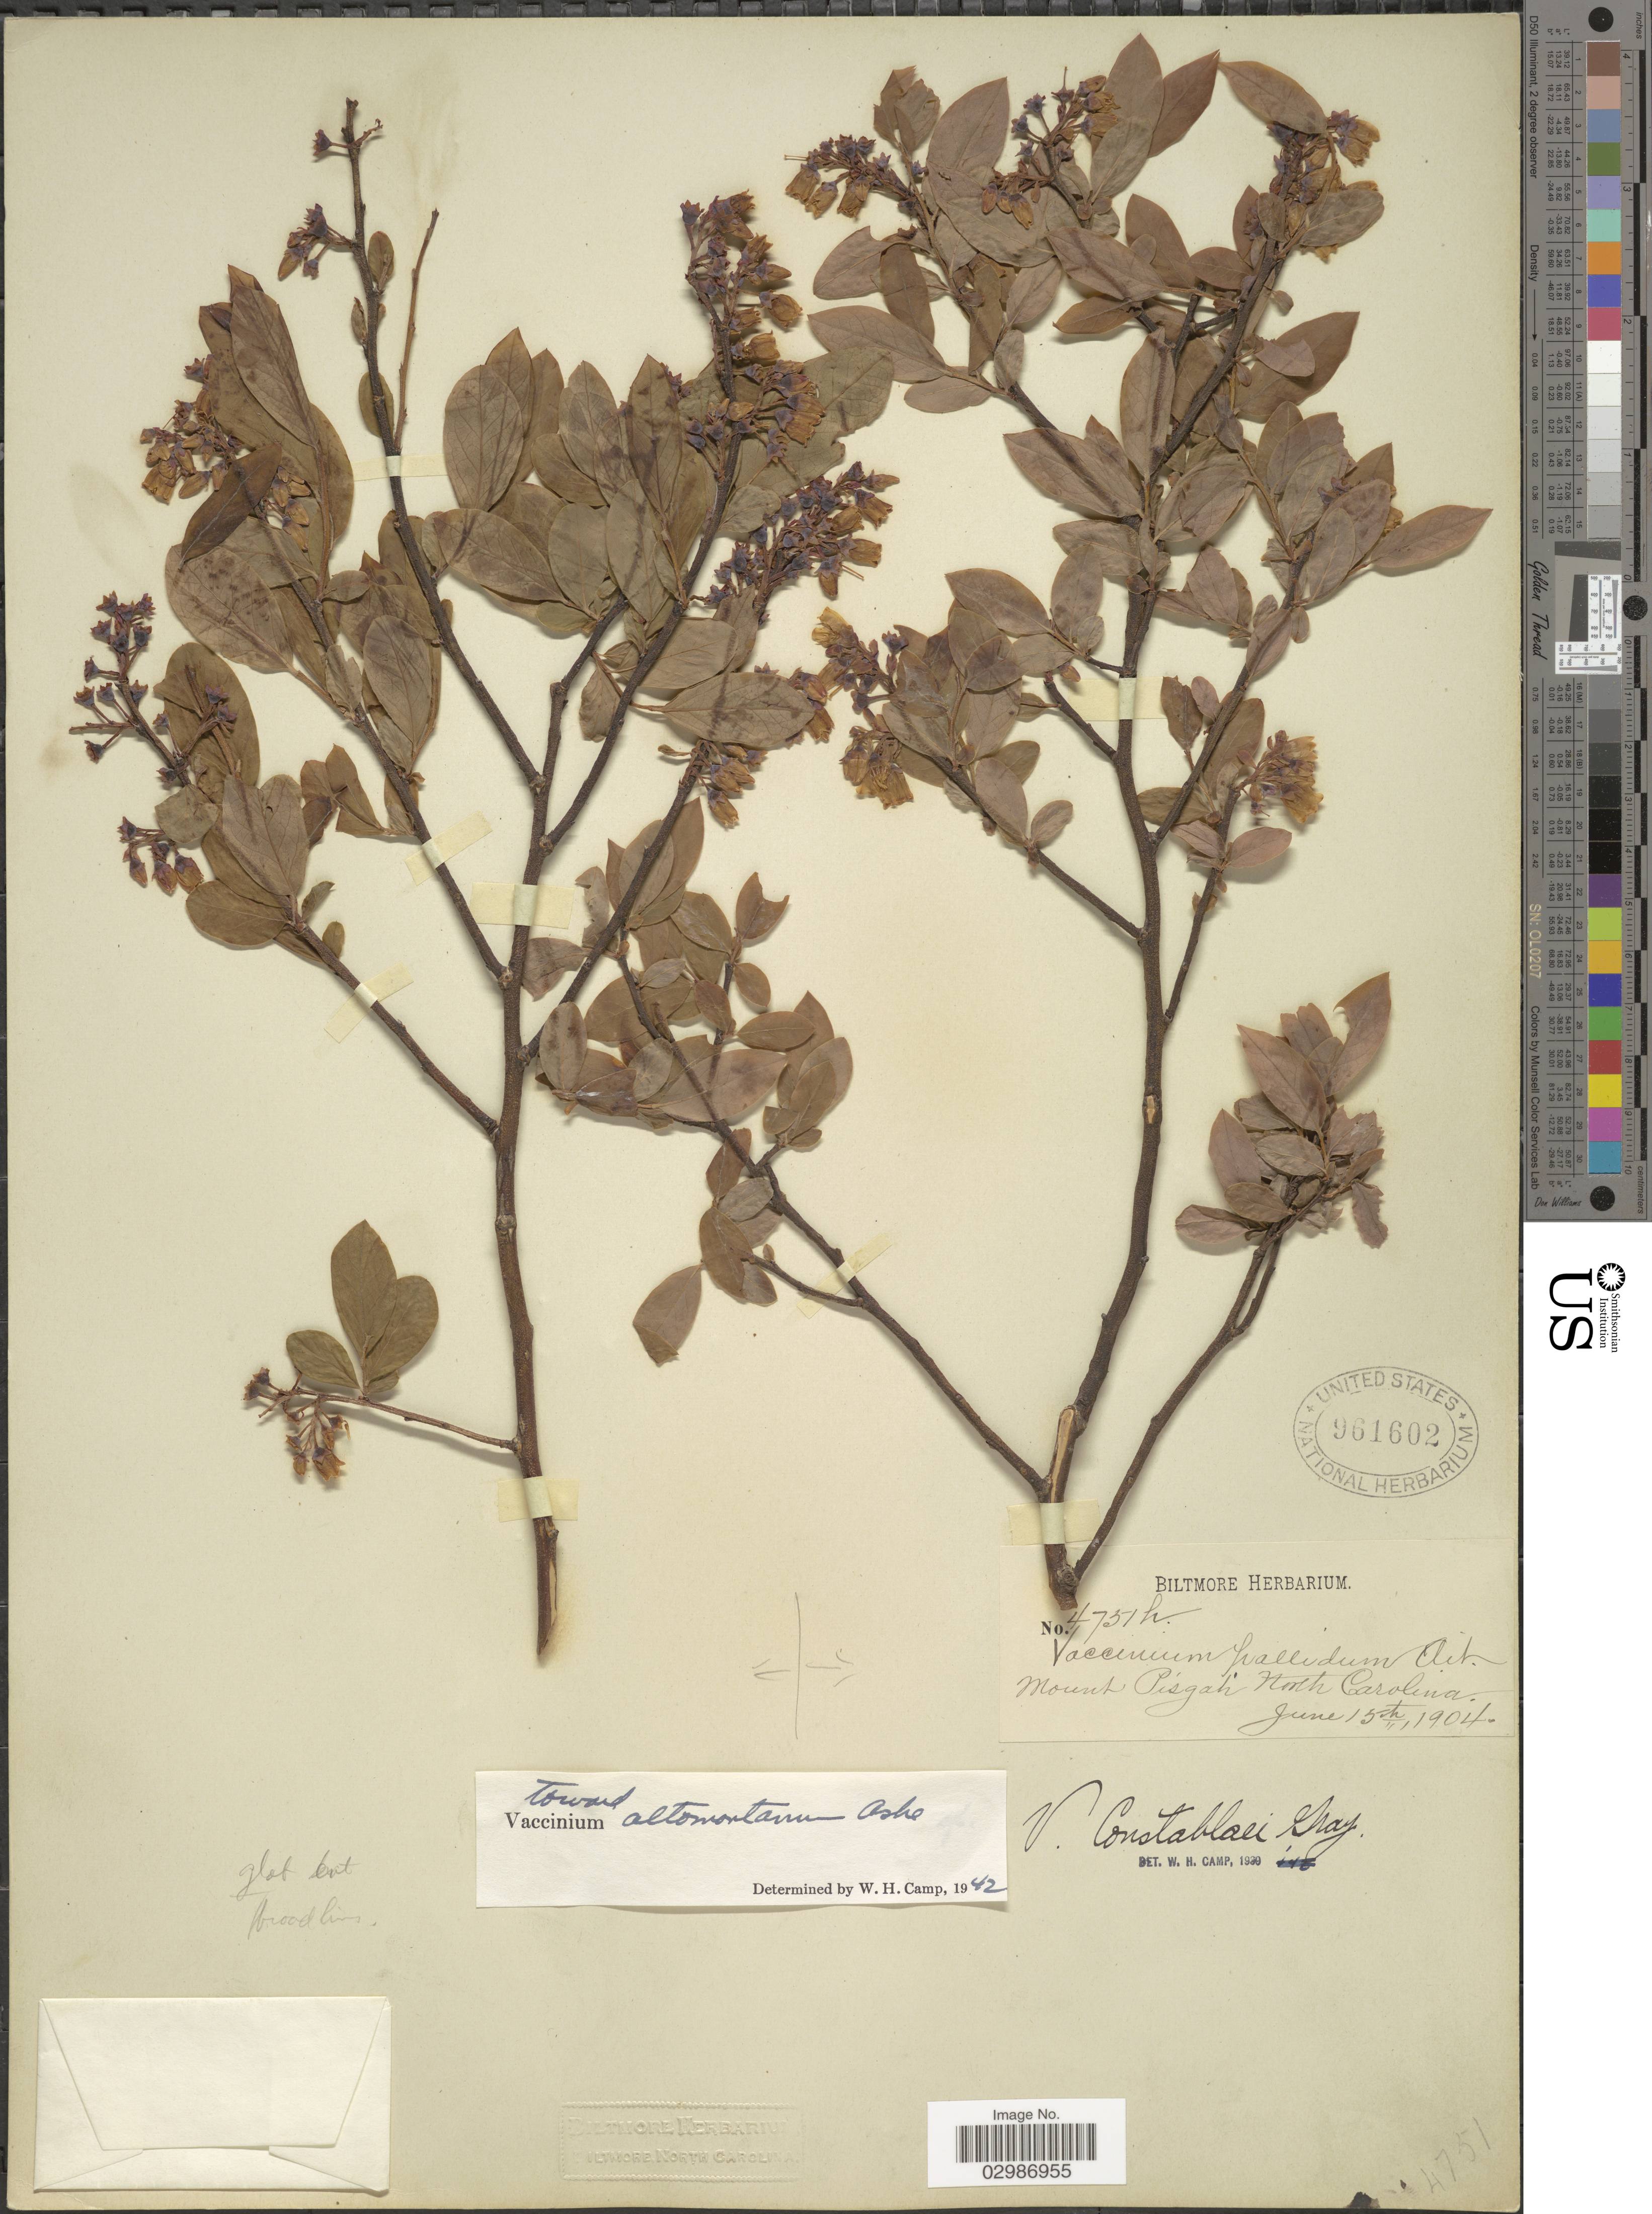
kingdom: Plantae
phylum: Tracheophyta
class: Magnoliopsida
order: Ericales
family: Ericaceae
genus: Vaccinium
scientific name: Vaccinium altomontanum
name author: Ashe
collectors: ex herb. Biltmore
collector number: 4751h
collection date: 1904-06-15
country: United States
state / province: North Carolina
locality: Mount Pisgah.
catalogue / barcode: US 961602